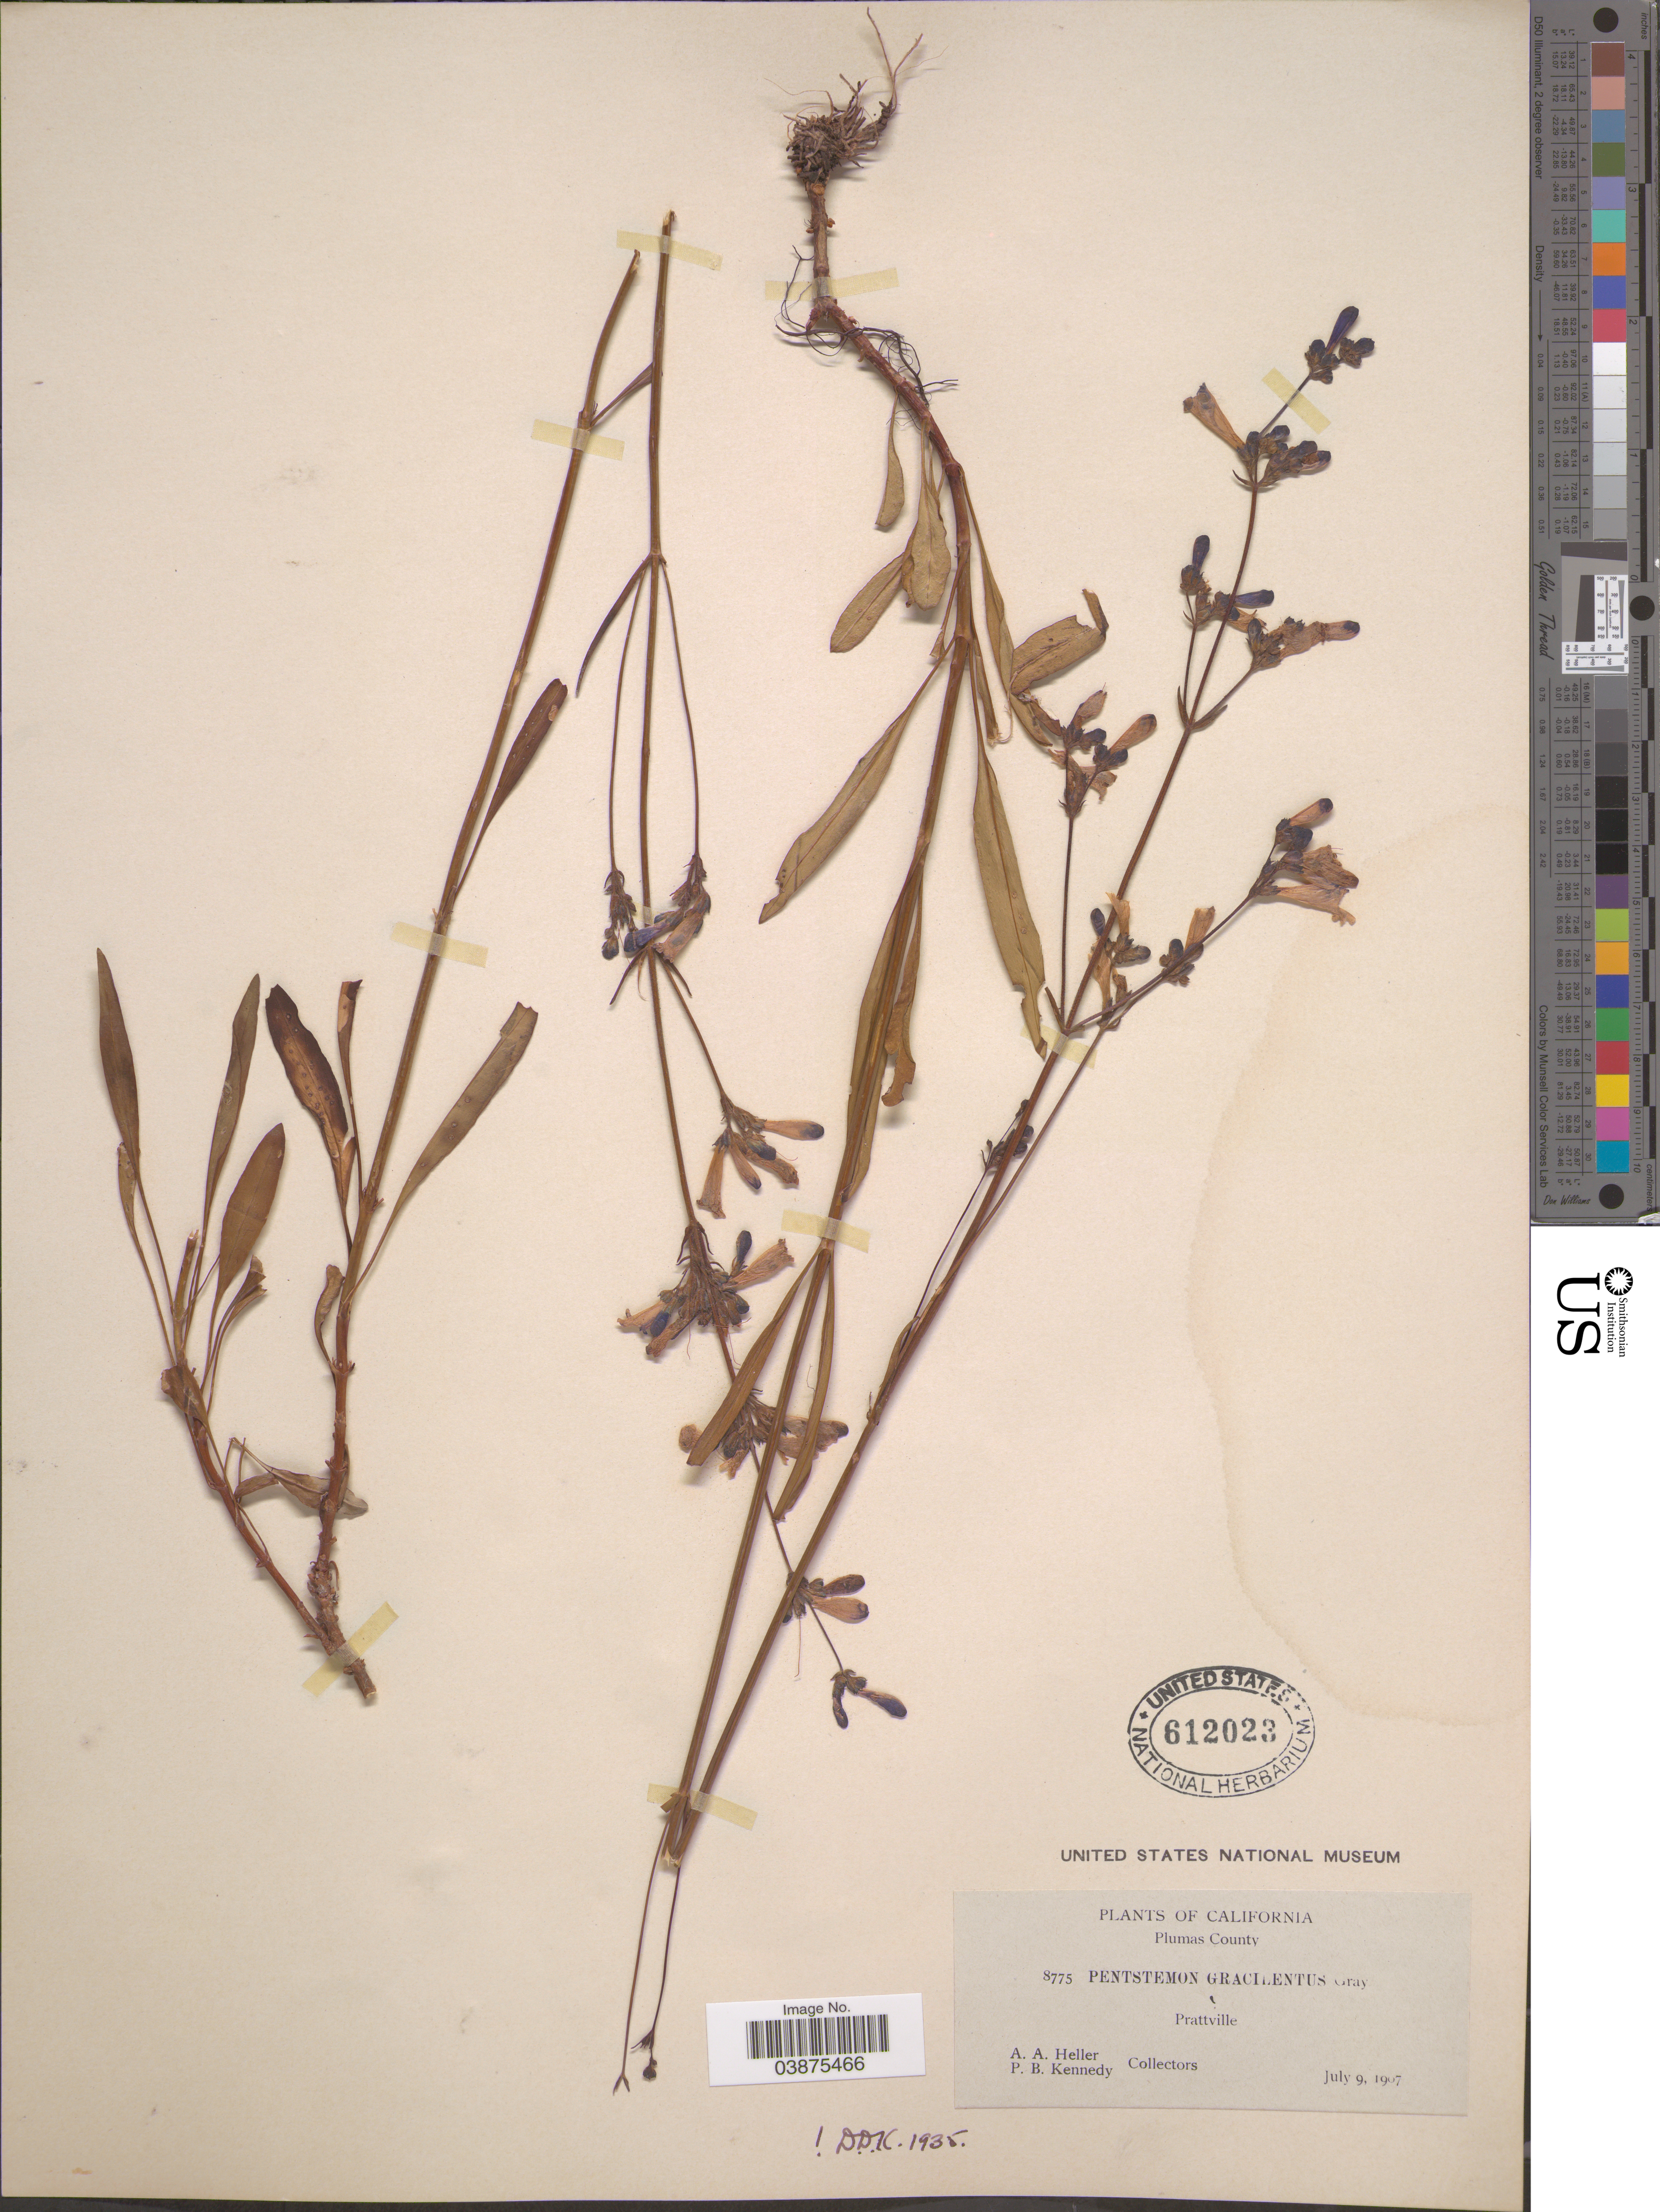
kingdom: Plantae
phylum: Tracheophyta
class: Magnoliopsida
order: Lamiales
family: Plantaginaceae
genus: Penstemon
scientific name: Penstemon gracilentus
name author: A. Gray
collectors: A. A. Heller & P. B. Kennedy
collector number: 8775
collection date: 1907-07-09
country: United States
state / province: California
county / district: Plumas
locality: Plumas County. Prattville.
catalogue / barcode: US 612023